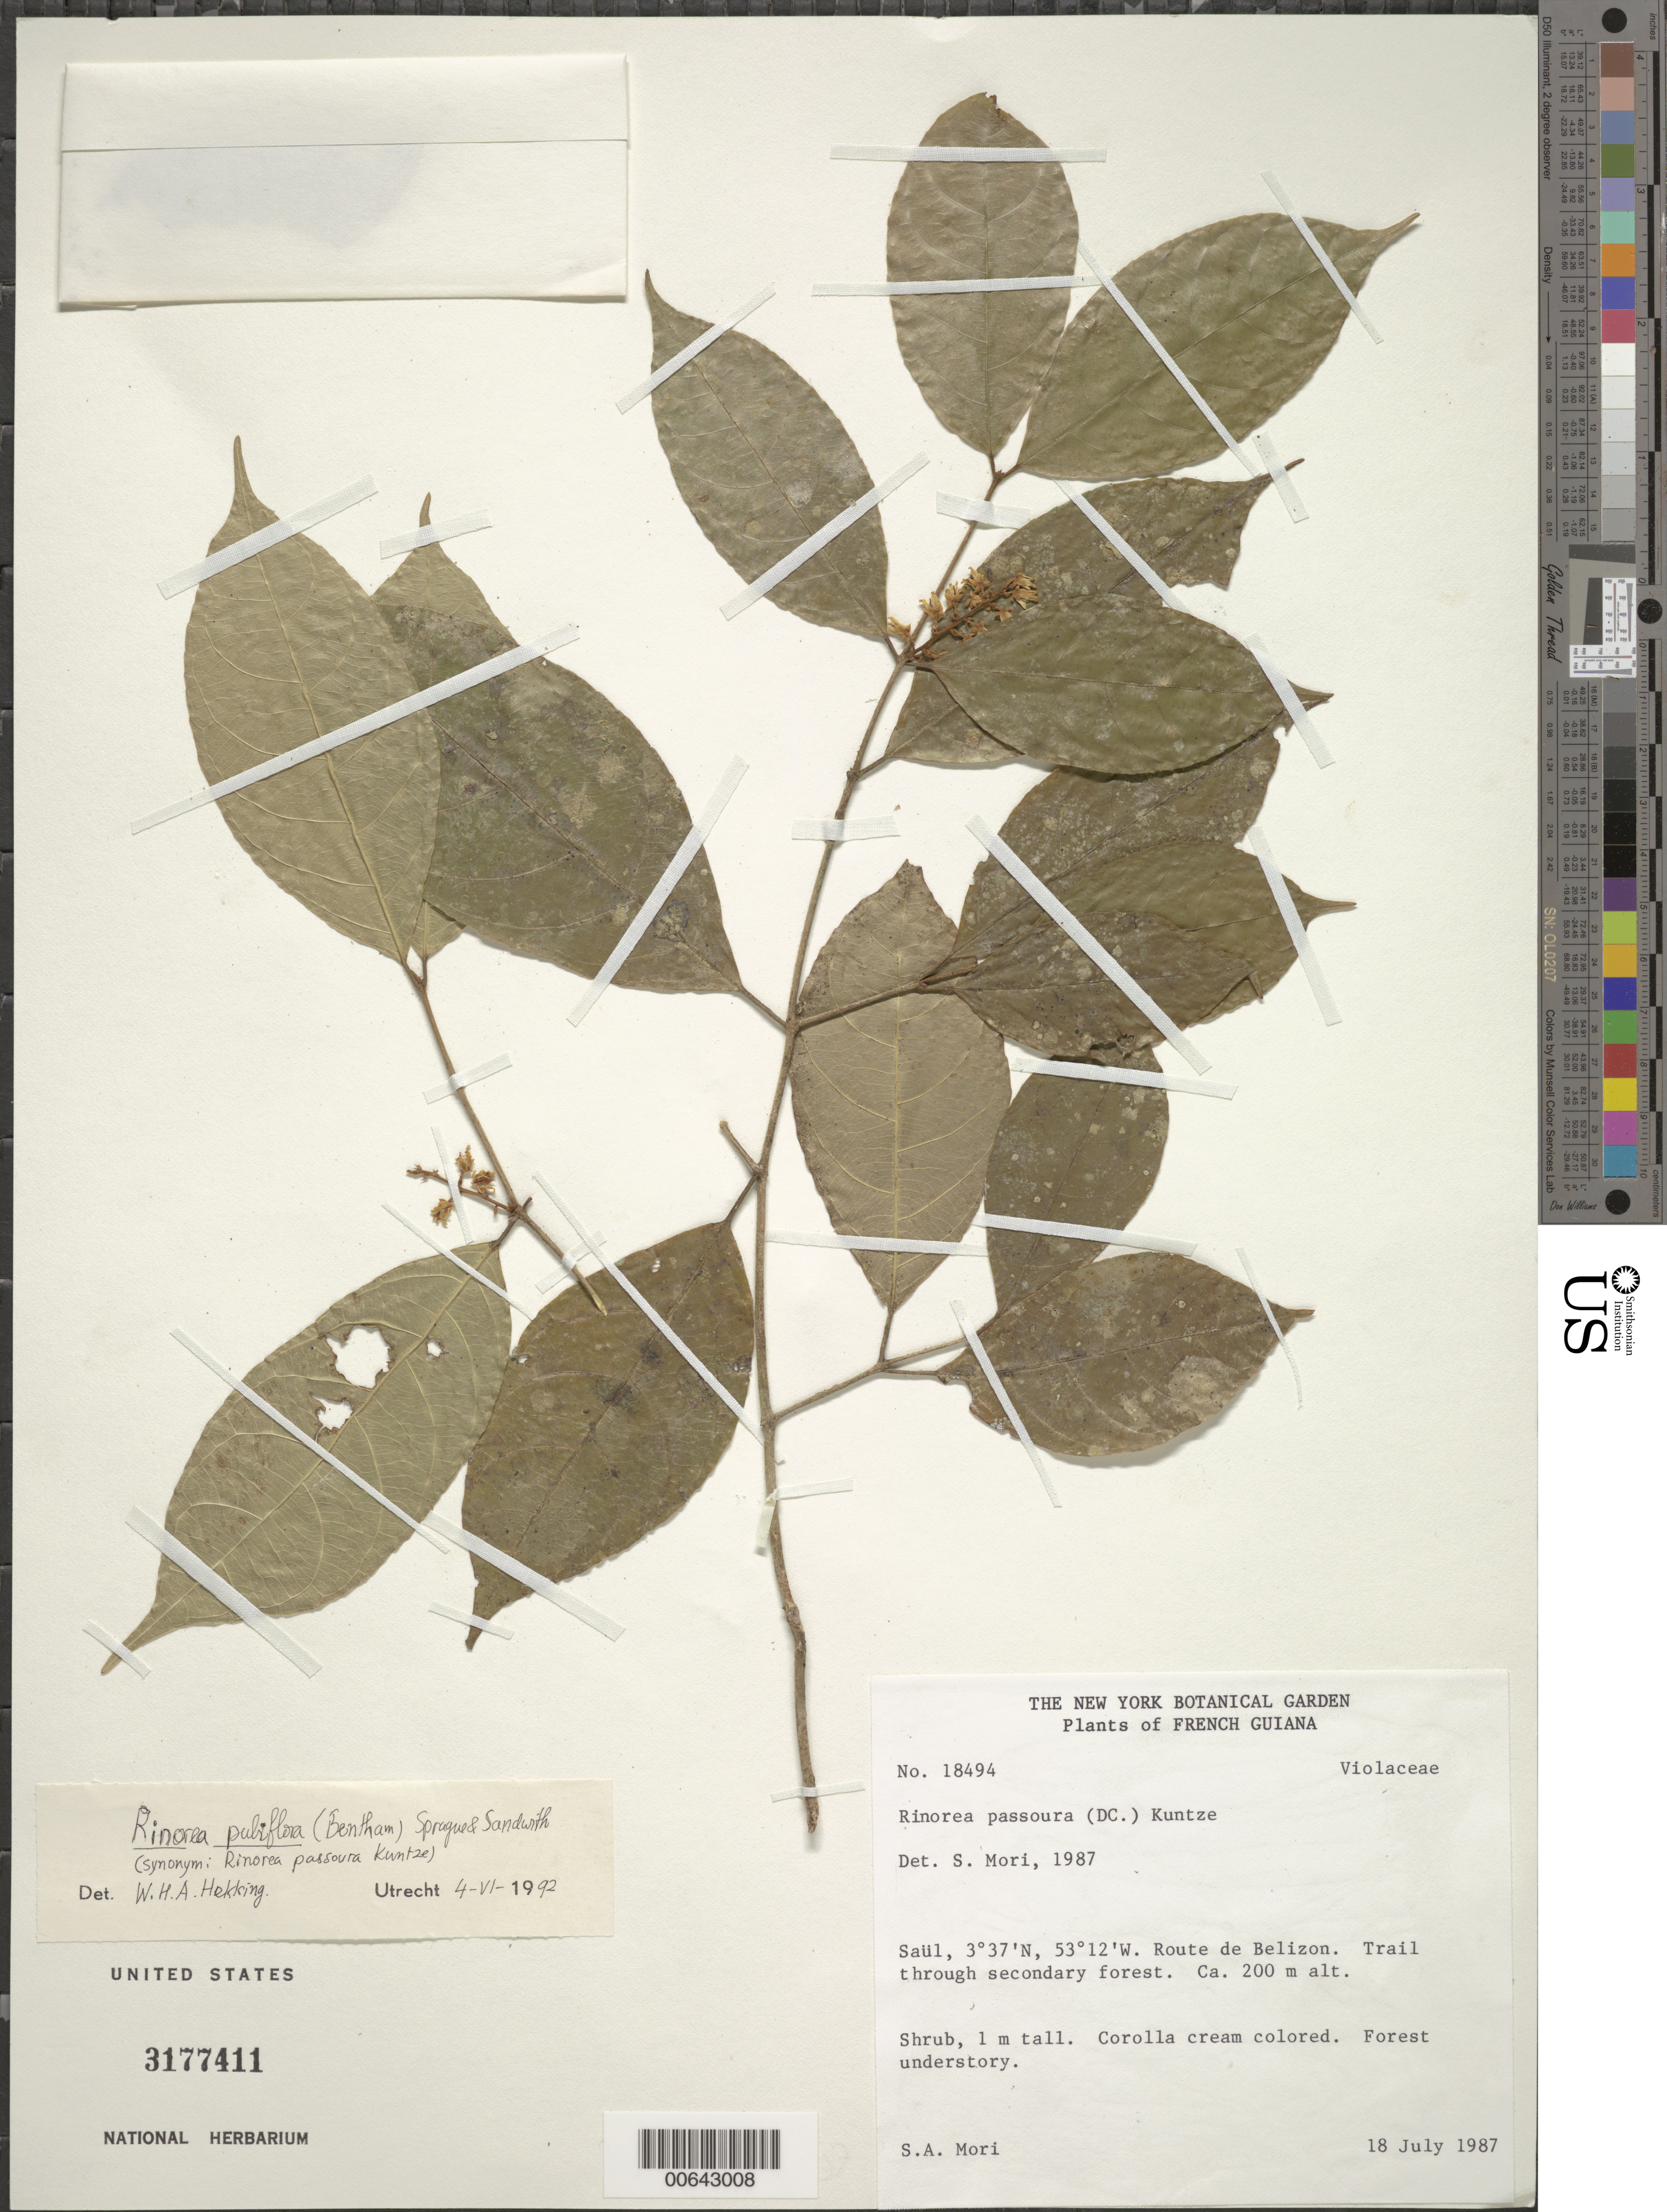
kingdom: Plantae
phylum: Tracheophyta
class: Magnoliopsida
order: Malpighiales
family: Violaceae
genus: Rinorea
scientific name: Rinorea pubiflora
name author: (Benth.) Sprague & Sandwith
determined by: Hekking, W. H. A.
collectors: S. Mori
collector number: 18494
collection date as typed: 18-Jul-87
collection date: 1987-07-18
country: French Guiana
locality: Saül, Route de Bélizon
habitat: Trail, forest understory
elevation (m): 200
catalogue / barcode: US 3177411